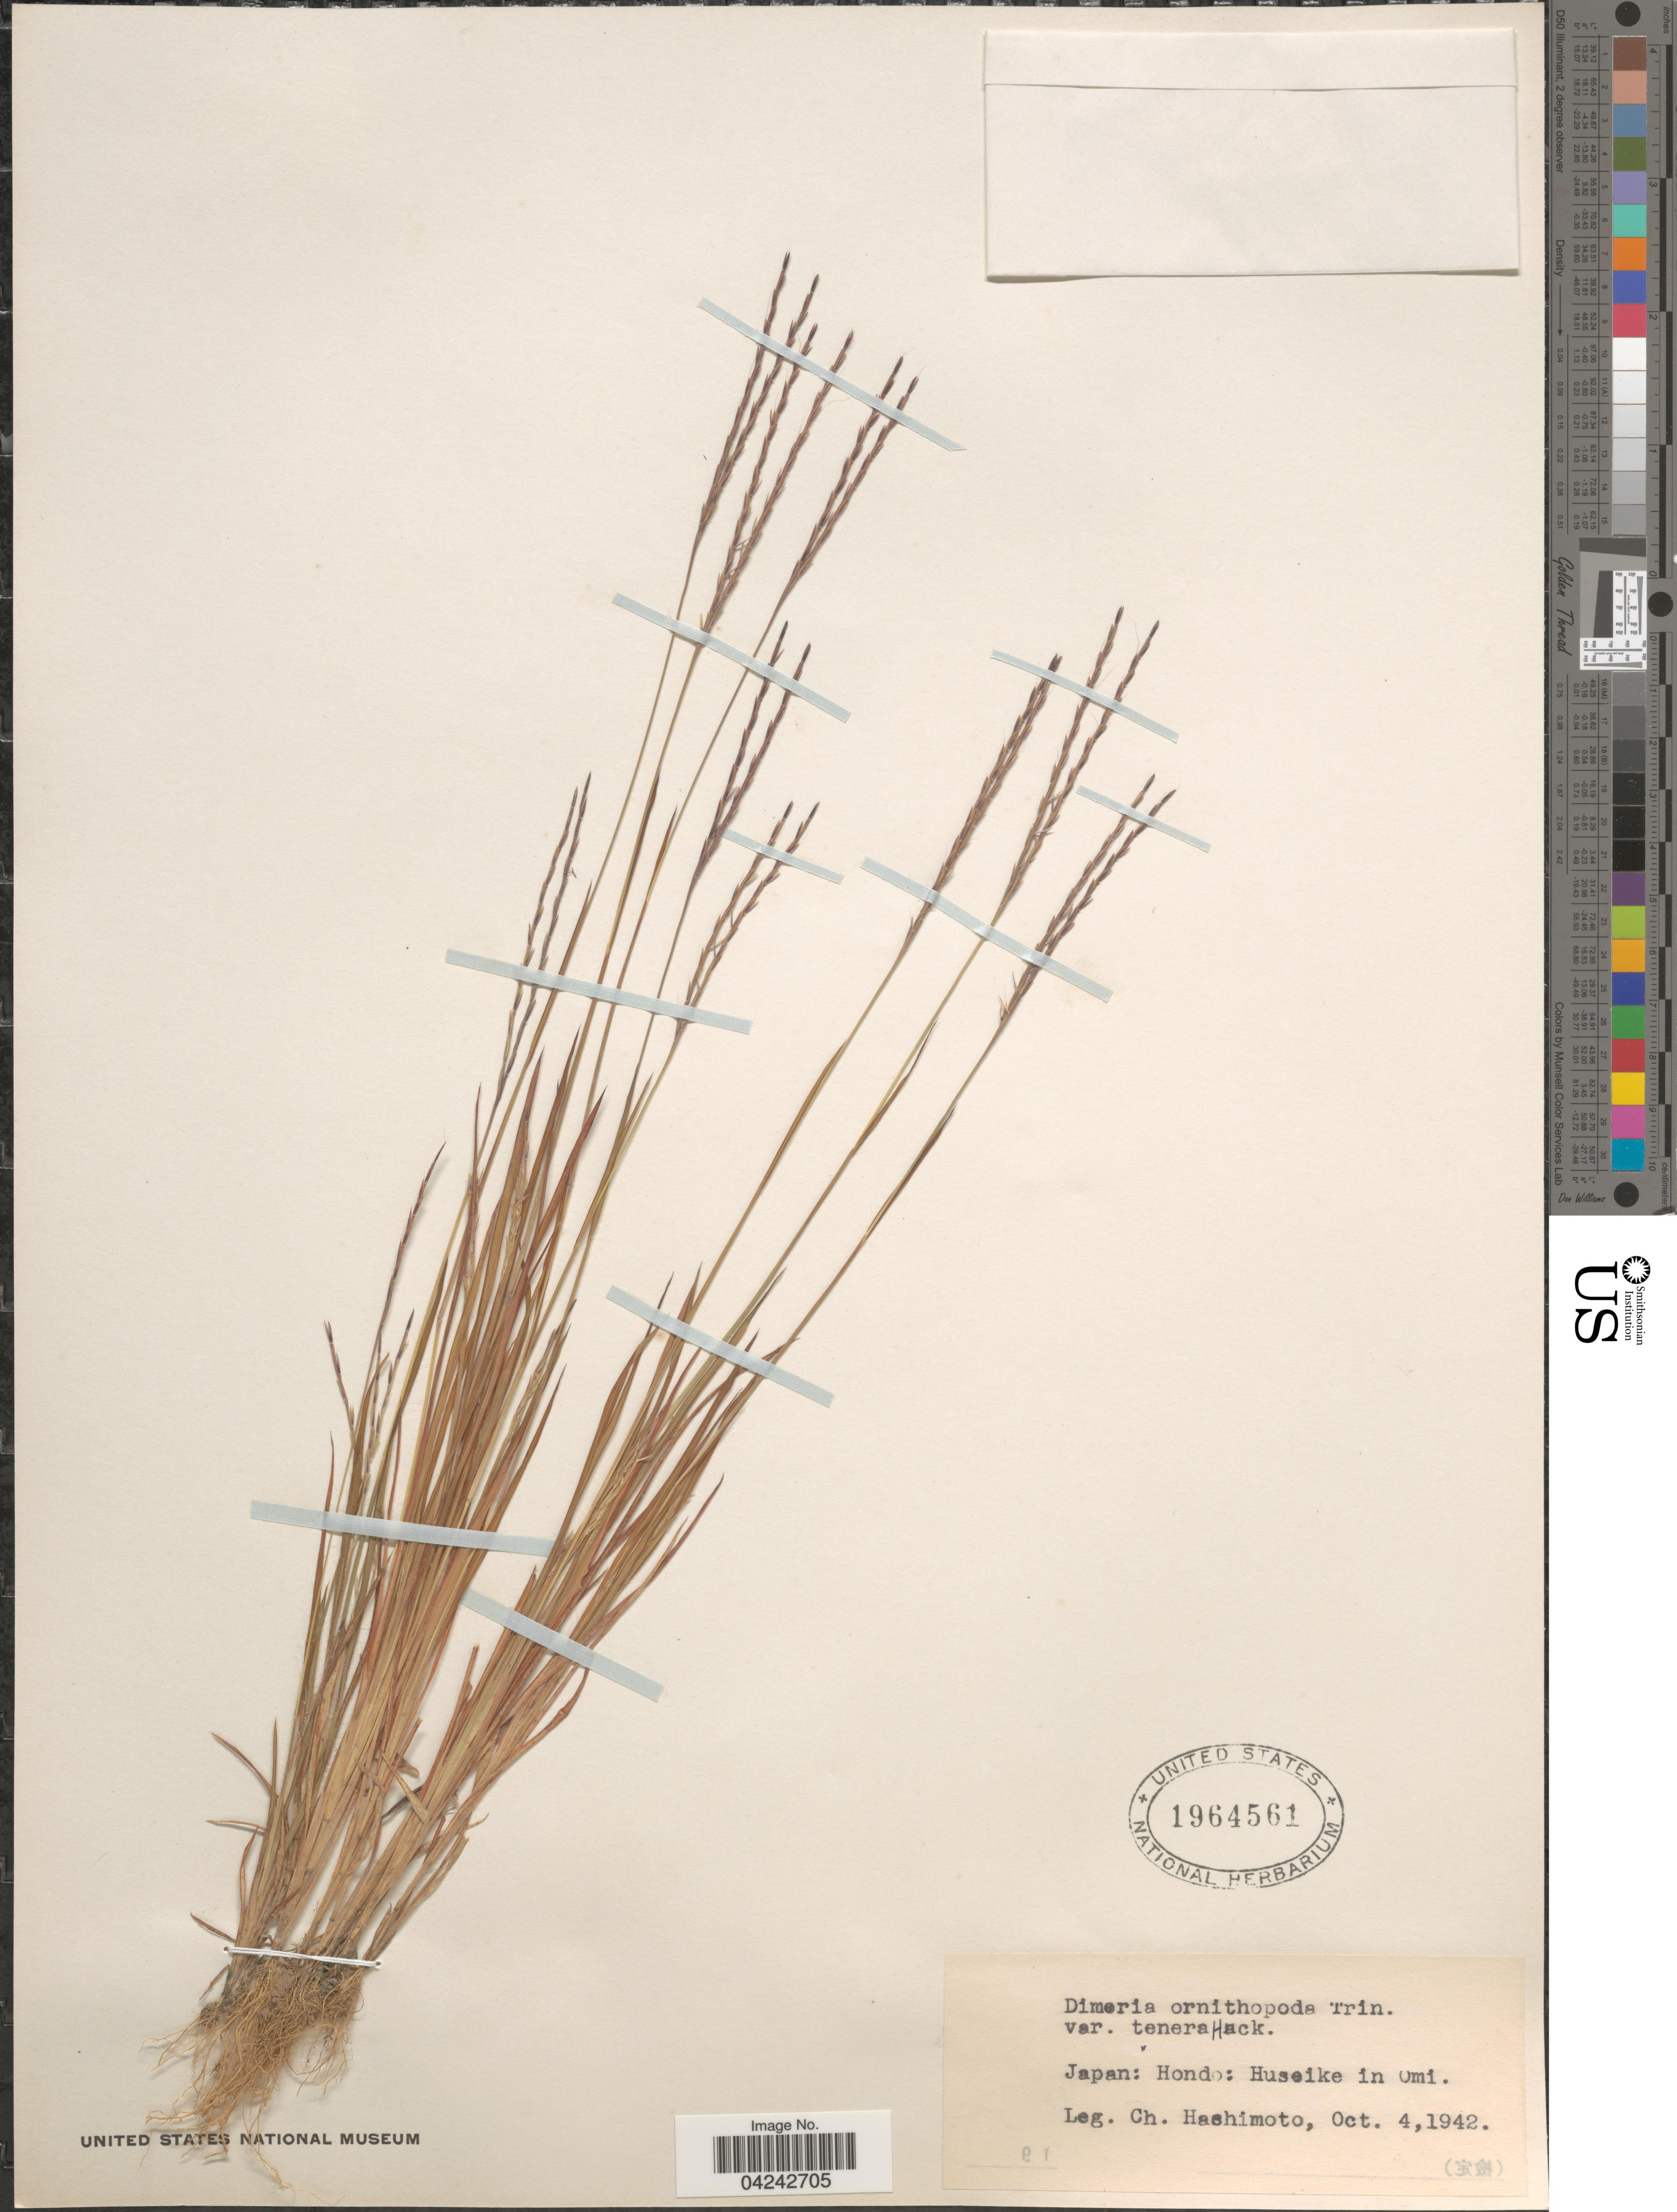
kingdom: Plantae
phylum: Tracheophyta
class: Liliopsida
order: Poales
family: Poaceae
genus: Dimeria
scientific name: Dimeria ornithopoda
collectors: C. Hashimoto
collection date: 1942-10-04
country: Japan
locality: Hondo: Huseike in Omi.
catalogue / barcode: US 1964561